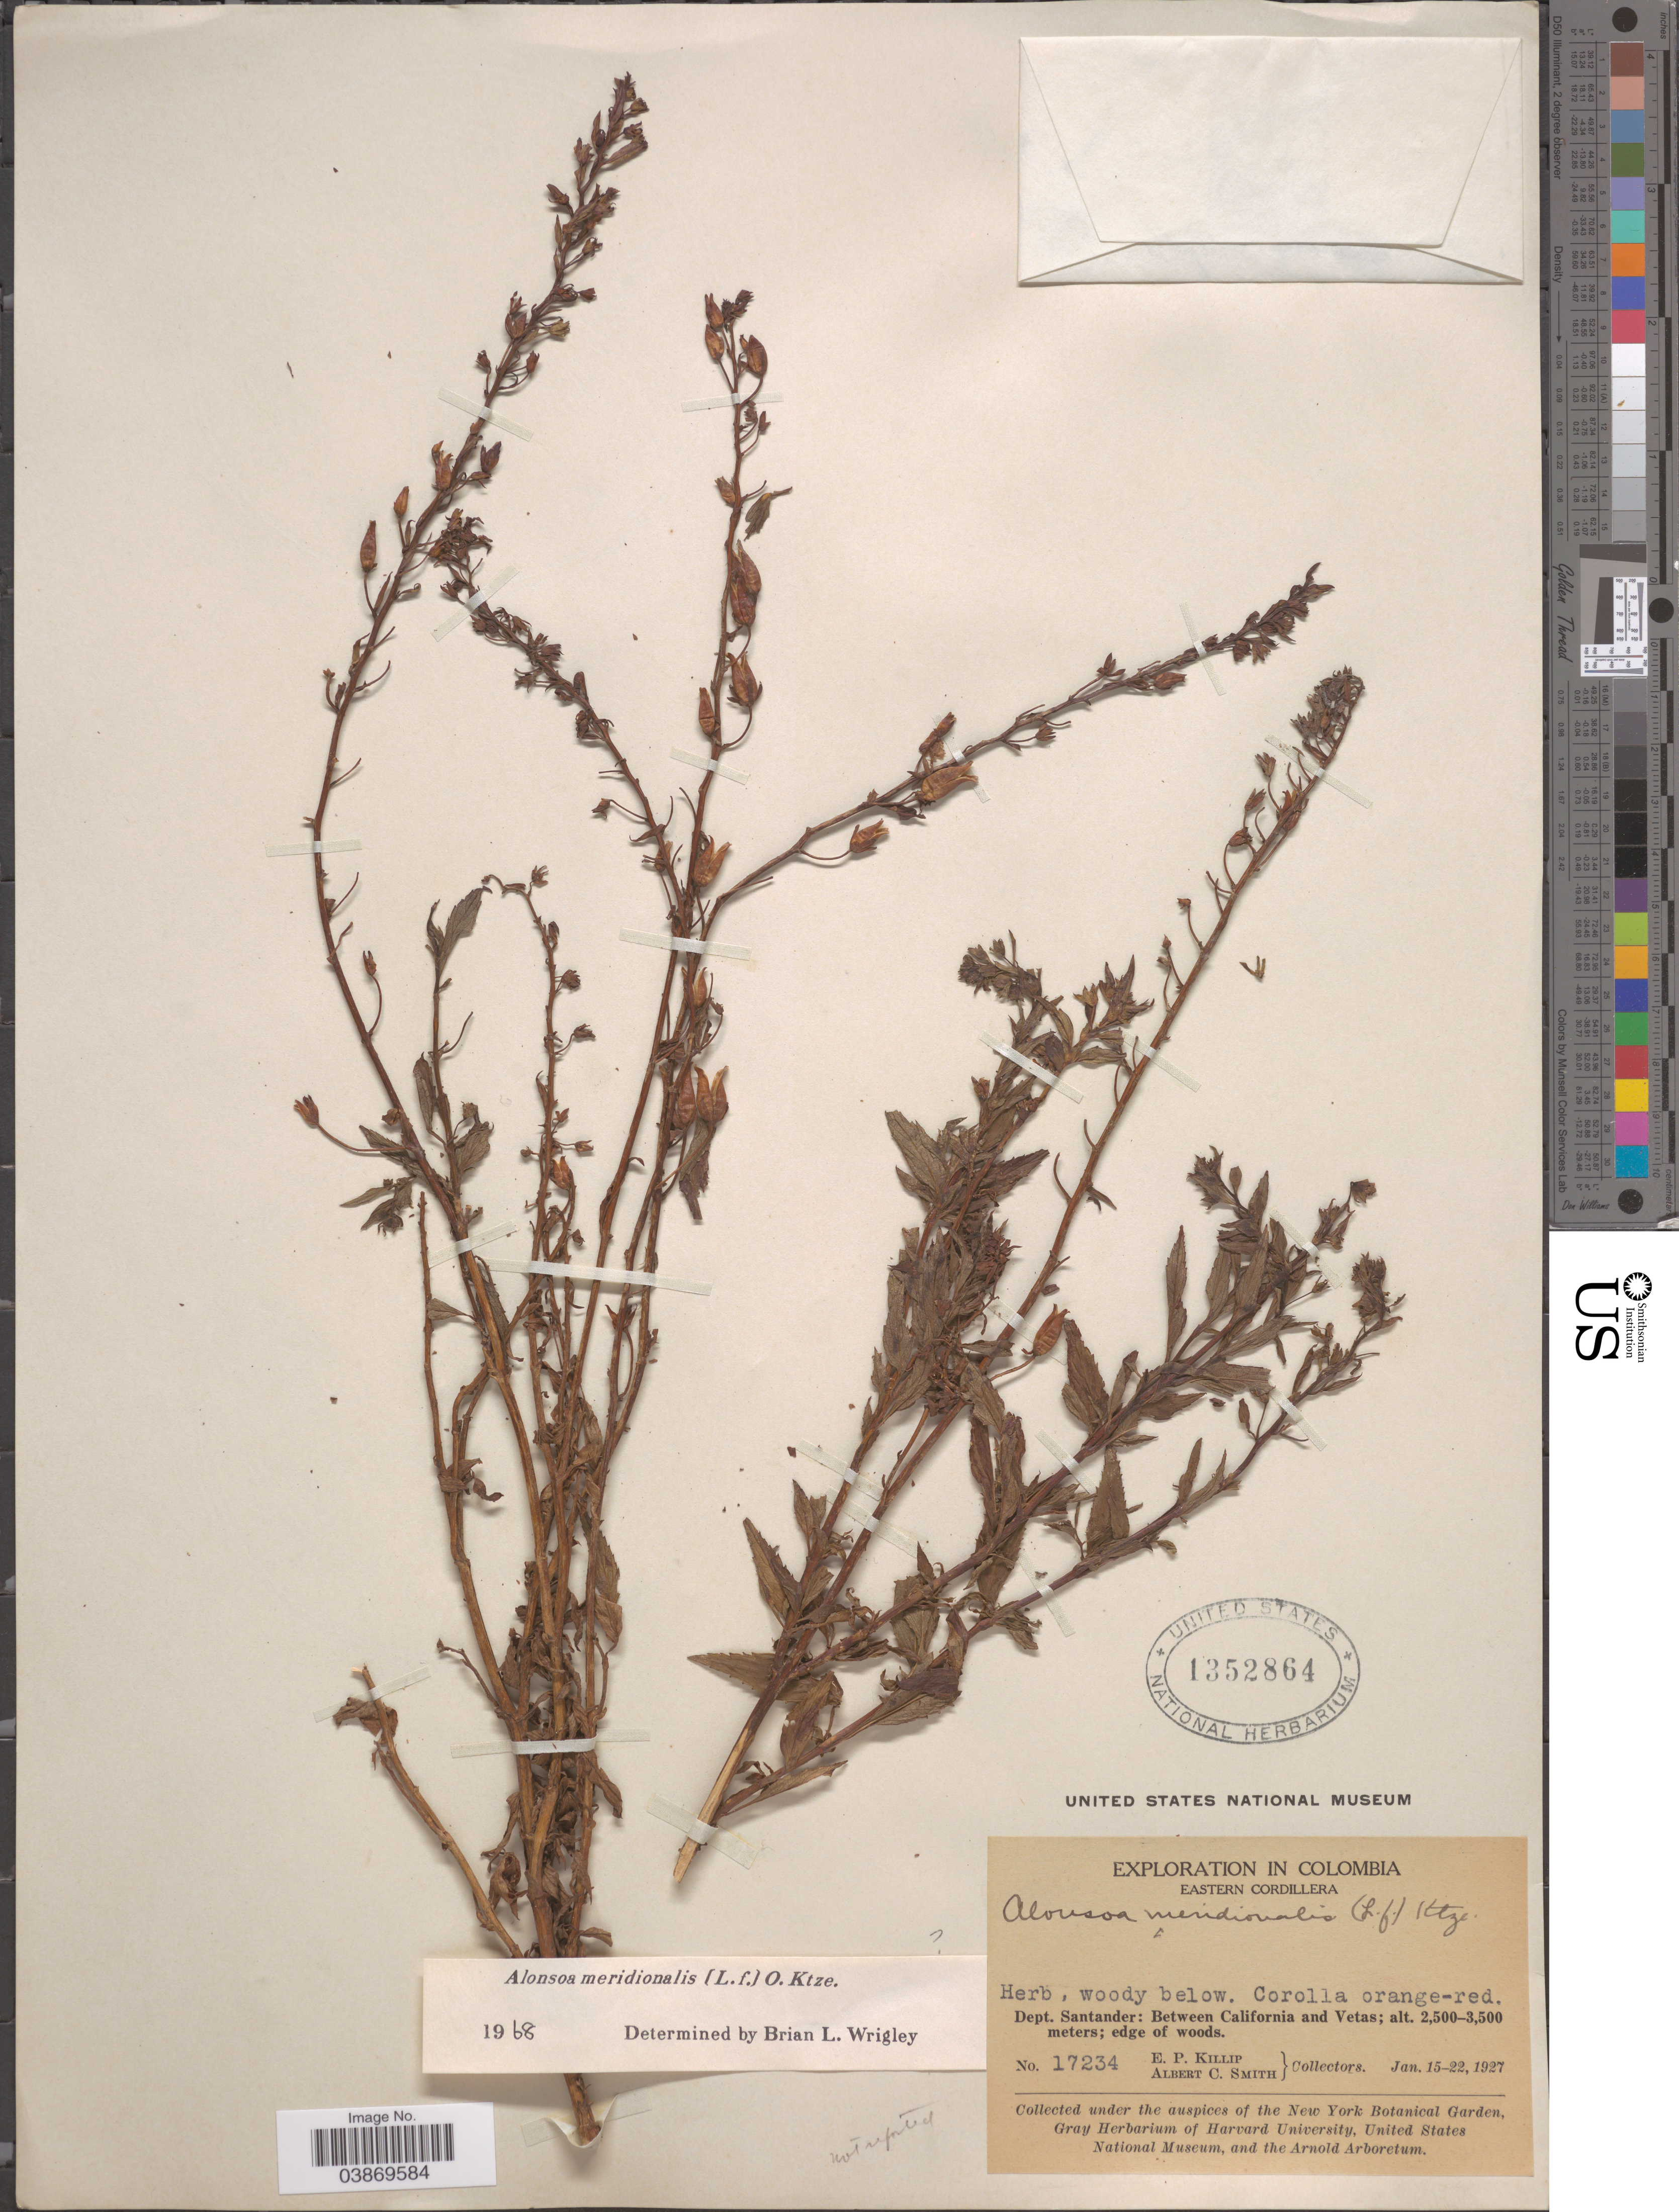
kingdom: Plantae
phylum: Tracheophyta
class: Magnoliopsida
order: Lamiales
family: Scrophulariaceae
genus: Alonsoa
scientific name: Alonsoa meridionalis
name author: (L. f.) Kuntze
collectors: E. P. Killip & A. C. Smith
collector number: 17234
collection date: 1927-01-15/1927-01-22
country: Colombia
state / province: Santander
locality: Eastern Cordillera. Dept. Santander. Between California and Vetas.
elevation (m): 2500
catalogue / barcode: US 1352864